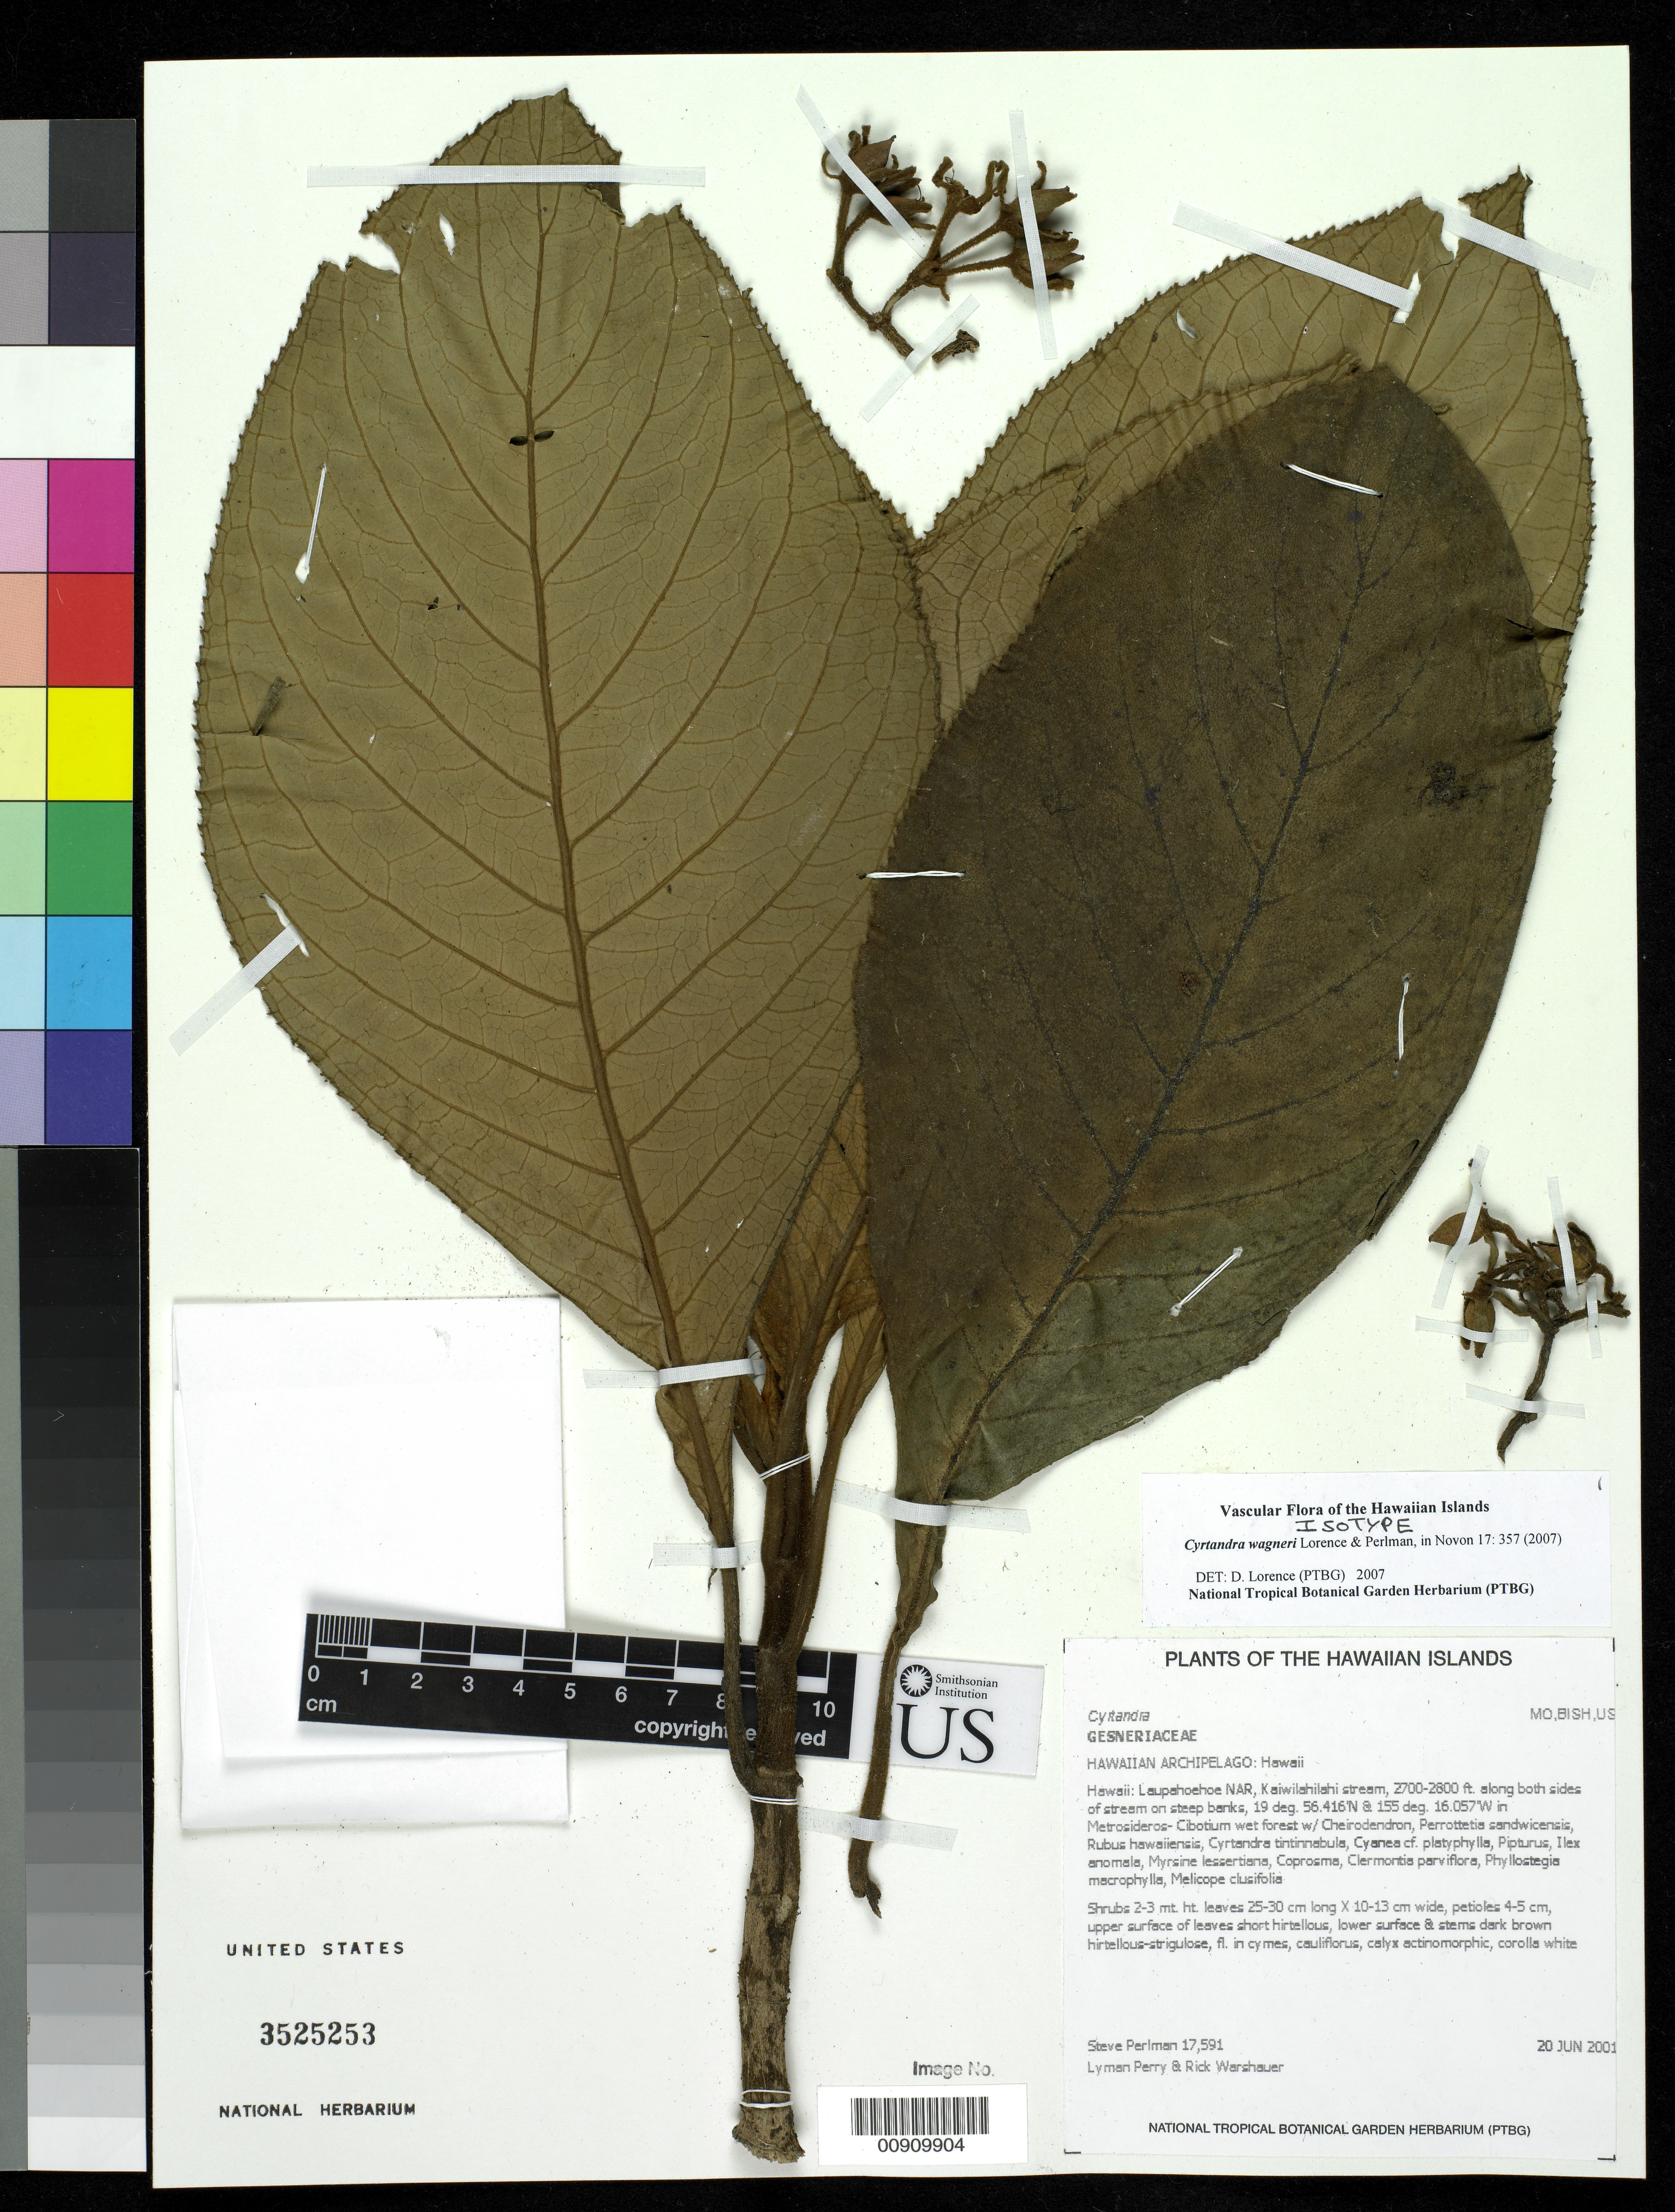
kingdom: Plantae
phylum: Tracheophyta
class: Magnoliopsida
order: Lamiales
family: Gesneriaceae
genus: Cyrtandra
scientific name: Cyrtandra wagneri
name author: Lorence & Perlman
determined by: Lorence, David H., (PTBG), National Tropical Botanical Garden (UNITED STATES)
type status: Isotype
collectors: S. P. Perlman, L. Perry & R. Warshauer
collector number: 17591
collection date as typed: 20 Jun 2001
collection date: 2001-06-20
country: United States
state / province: Hawaii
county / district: Hawaii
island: Hawaii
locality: Hawaii: Laupahoehoe NAR, Kaiwilahilahi stream.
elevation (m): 823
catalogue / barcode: US 3525253